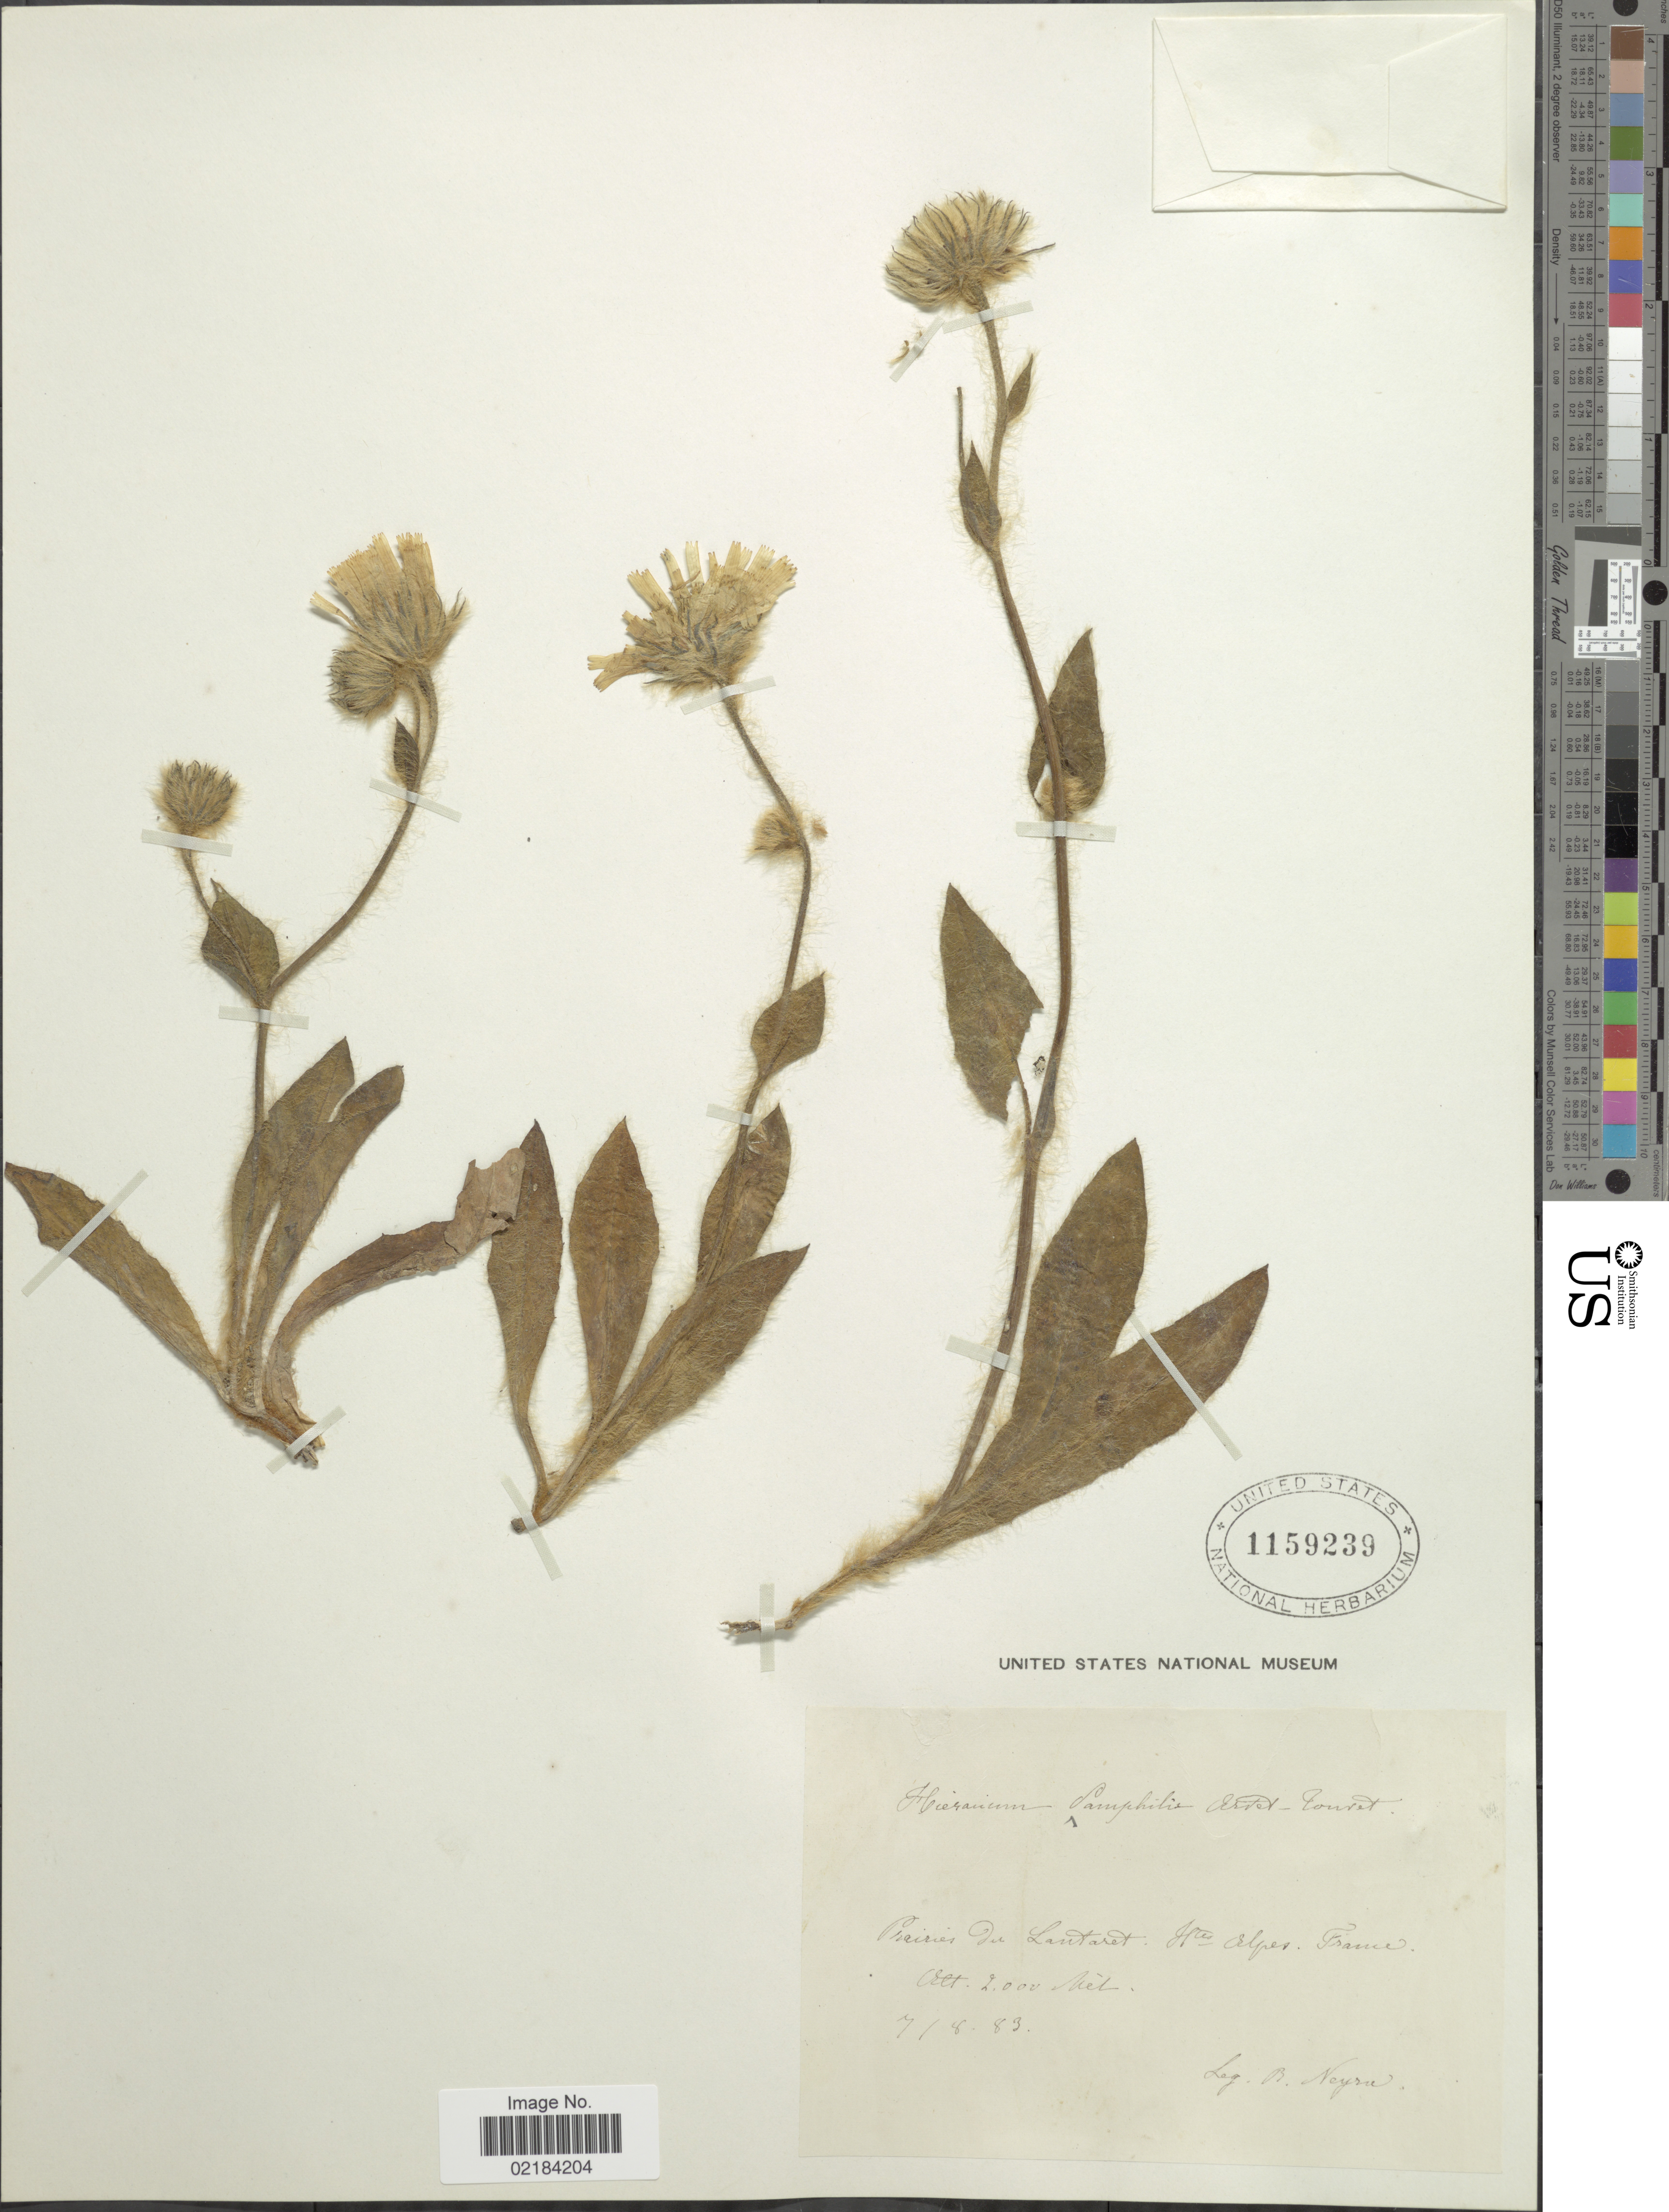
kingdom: Plantae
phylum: Tracheophyta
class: Magnoliopsida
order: Asterales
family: Asteraceae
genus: Hieracium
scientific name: Hieracium repandulare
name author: Druce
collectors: R. Neyra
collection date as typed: Transcribed d/m/y: 7/8/83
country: France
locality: Prairies du Lautaret. Htes Alpes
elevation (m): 2000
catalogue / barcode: US 1159239